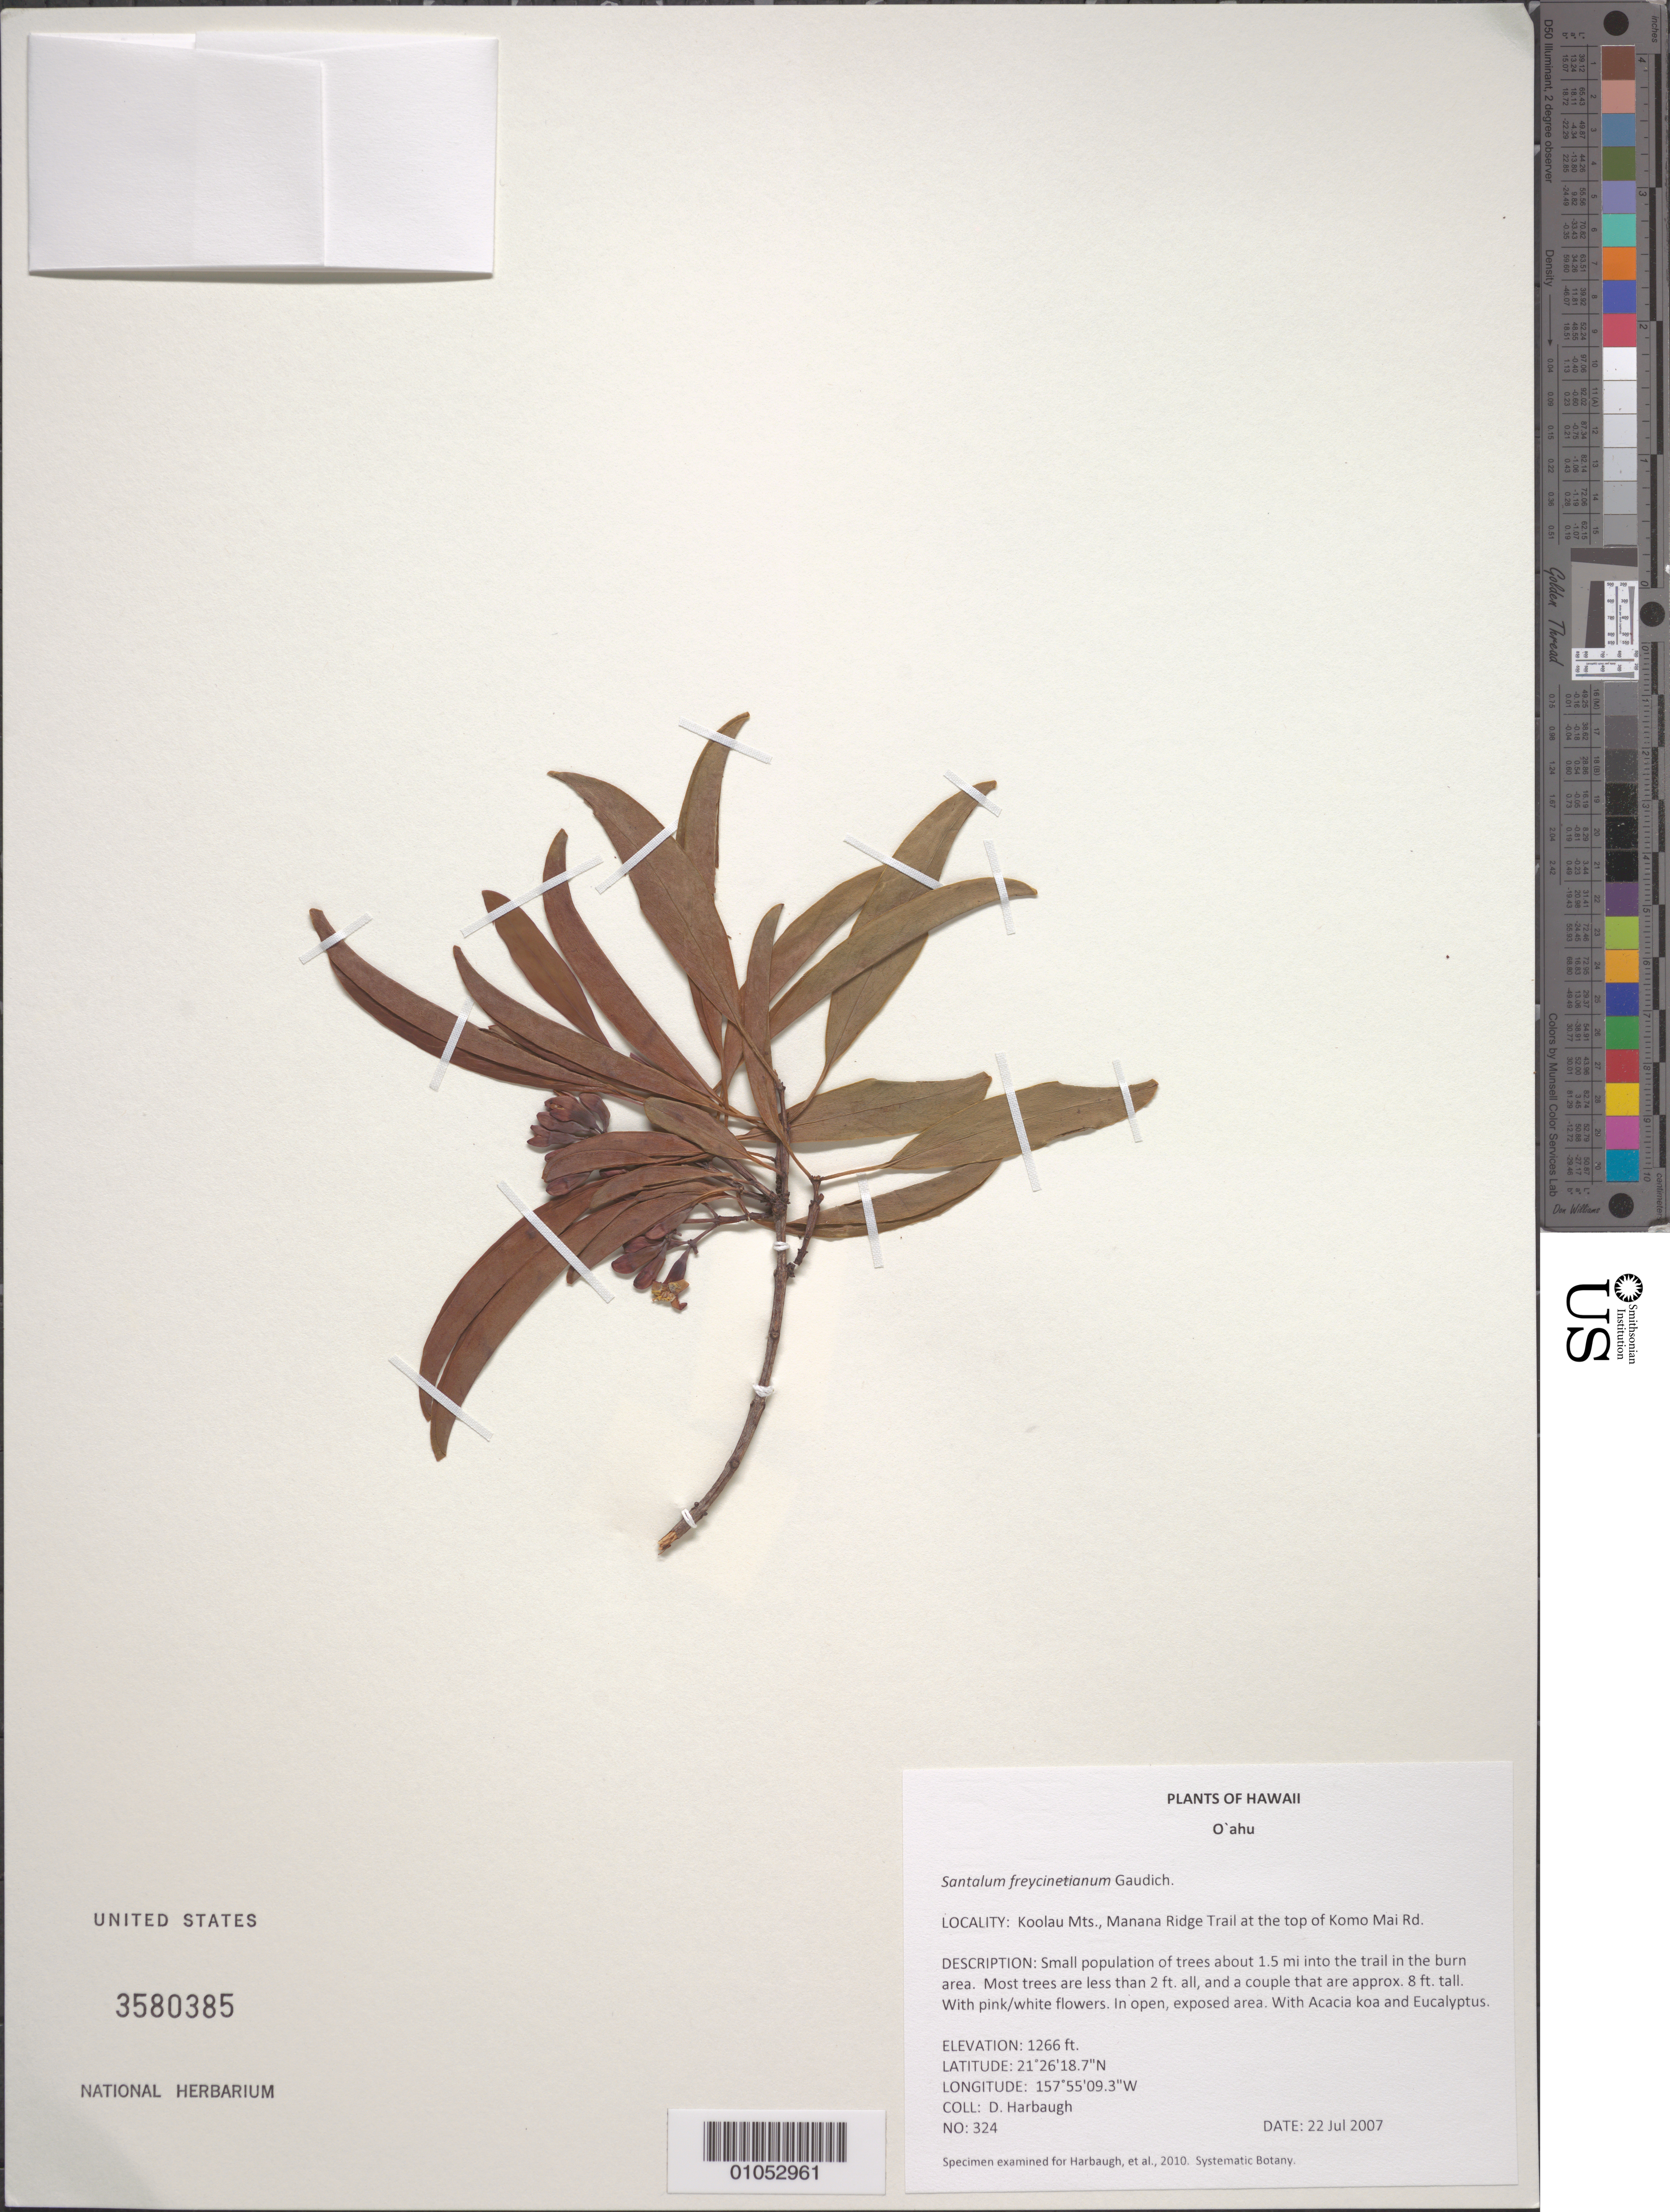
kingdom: Plantae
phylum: Tracheophyta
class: Magnoliopsida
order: Santalales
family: Santalaceae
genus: Santalum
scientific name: Santalum freycinetianum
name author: Gaudich.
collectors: D. Harbaugh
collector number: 324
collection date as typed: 22 Jul 2007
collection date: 2007-07-22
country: United States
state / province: Hawaii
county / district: Honolulu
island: Oahu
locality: Koolau Mts., Manana Ridge Trail at the top of Komo Mai Rd.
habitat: Open, exposed area.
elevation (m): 386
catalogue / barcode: US 3580385